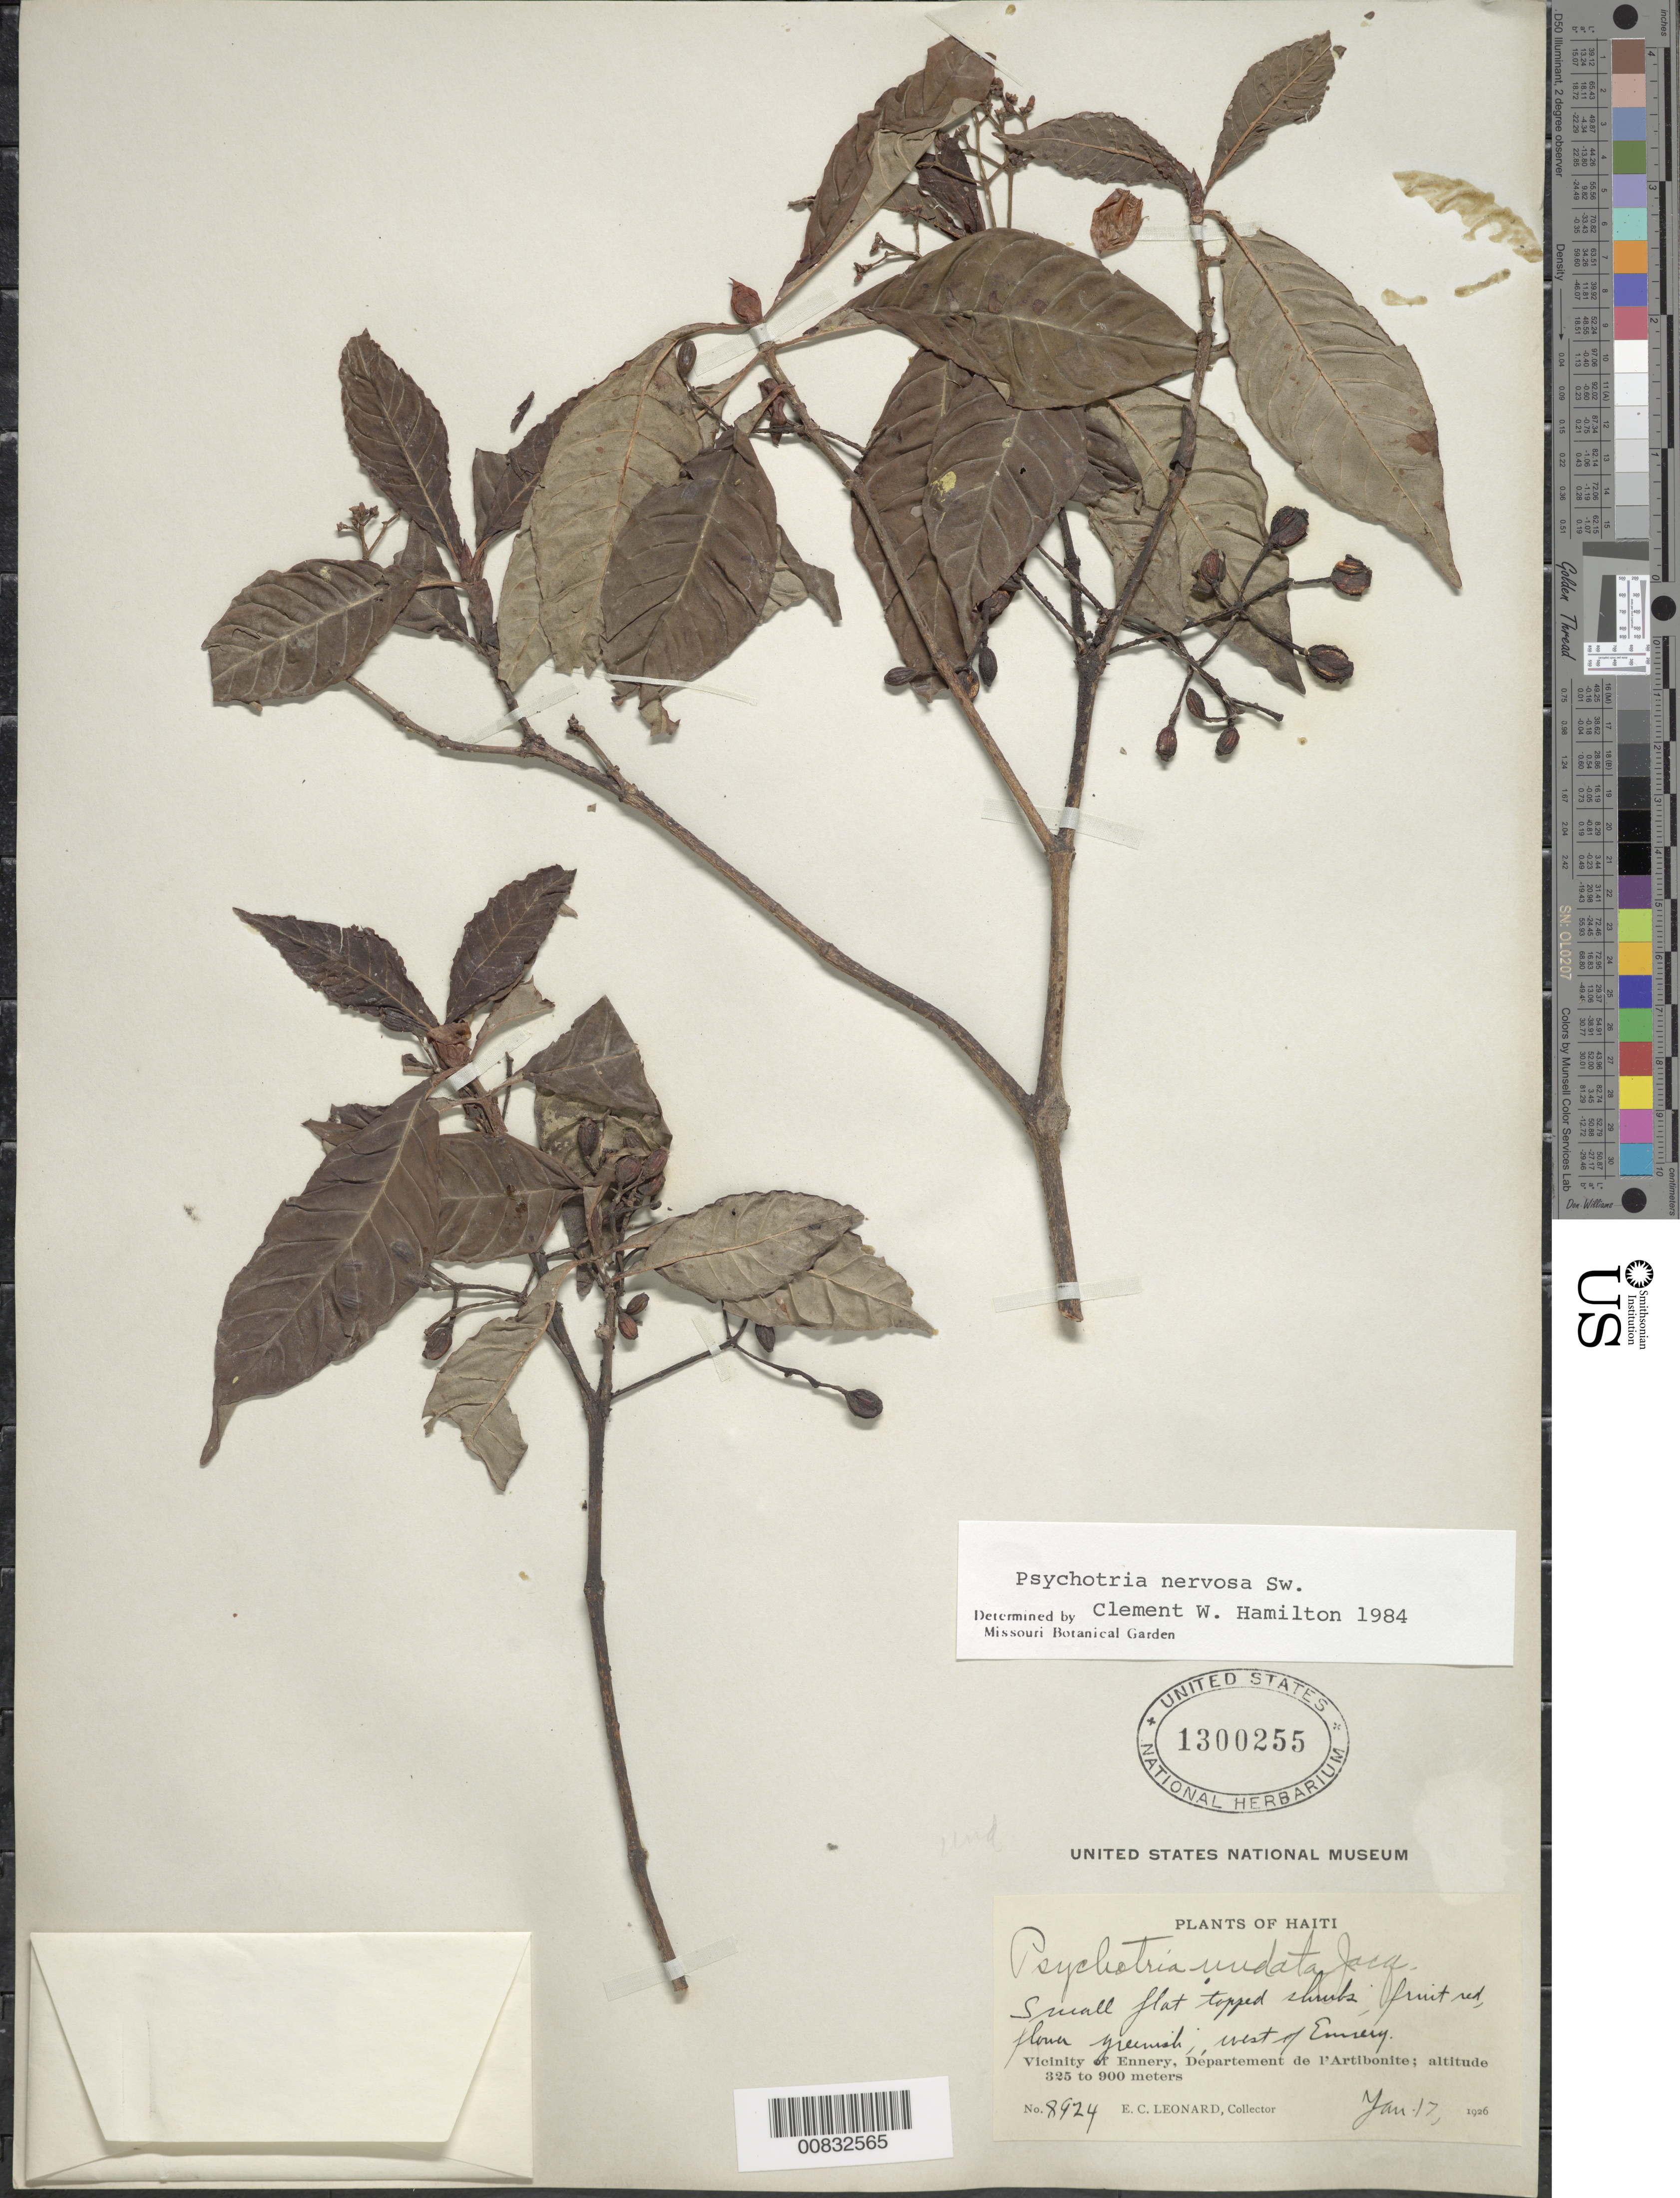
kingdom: Plantae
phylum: Tracheophyta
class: Magnoliopsida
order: Gentianales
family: Rubiaceae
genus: Psychotria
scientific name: Psychotria nervosa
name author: Sw.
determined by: Hamilton, C. W.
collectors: E. C. Leonard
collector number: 8924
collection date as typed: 17 Jun 1926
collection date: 1926-06-17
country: Haiti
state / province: Artibonite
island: Hispaniola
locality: Vicinity of Ennery, W of city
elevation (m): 325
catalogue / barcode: US 1300255